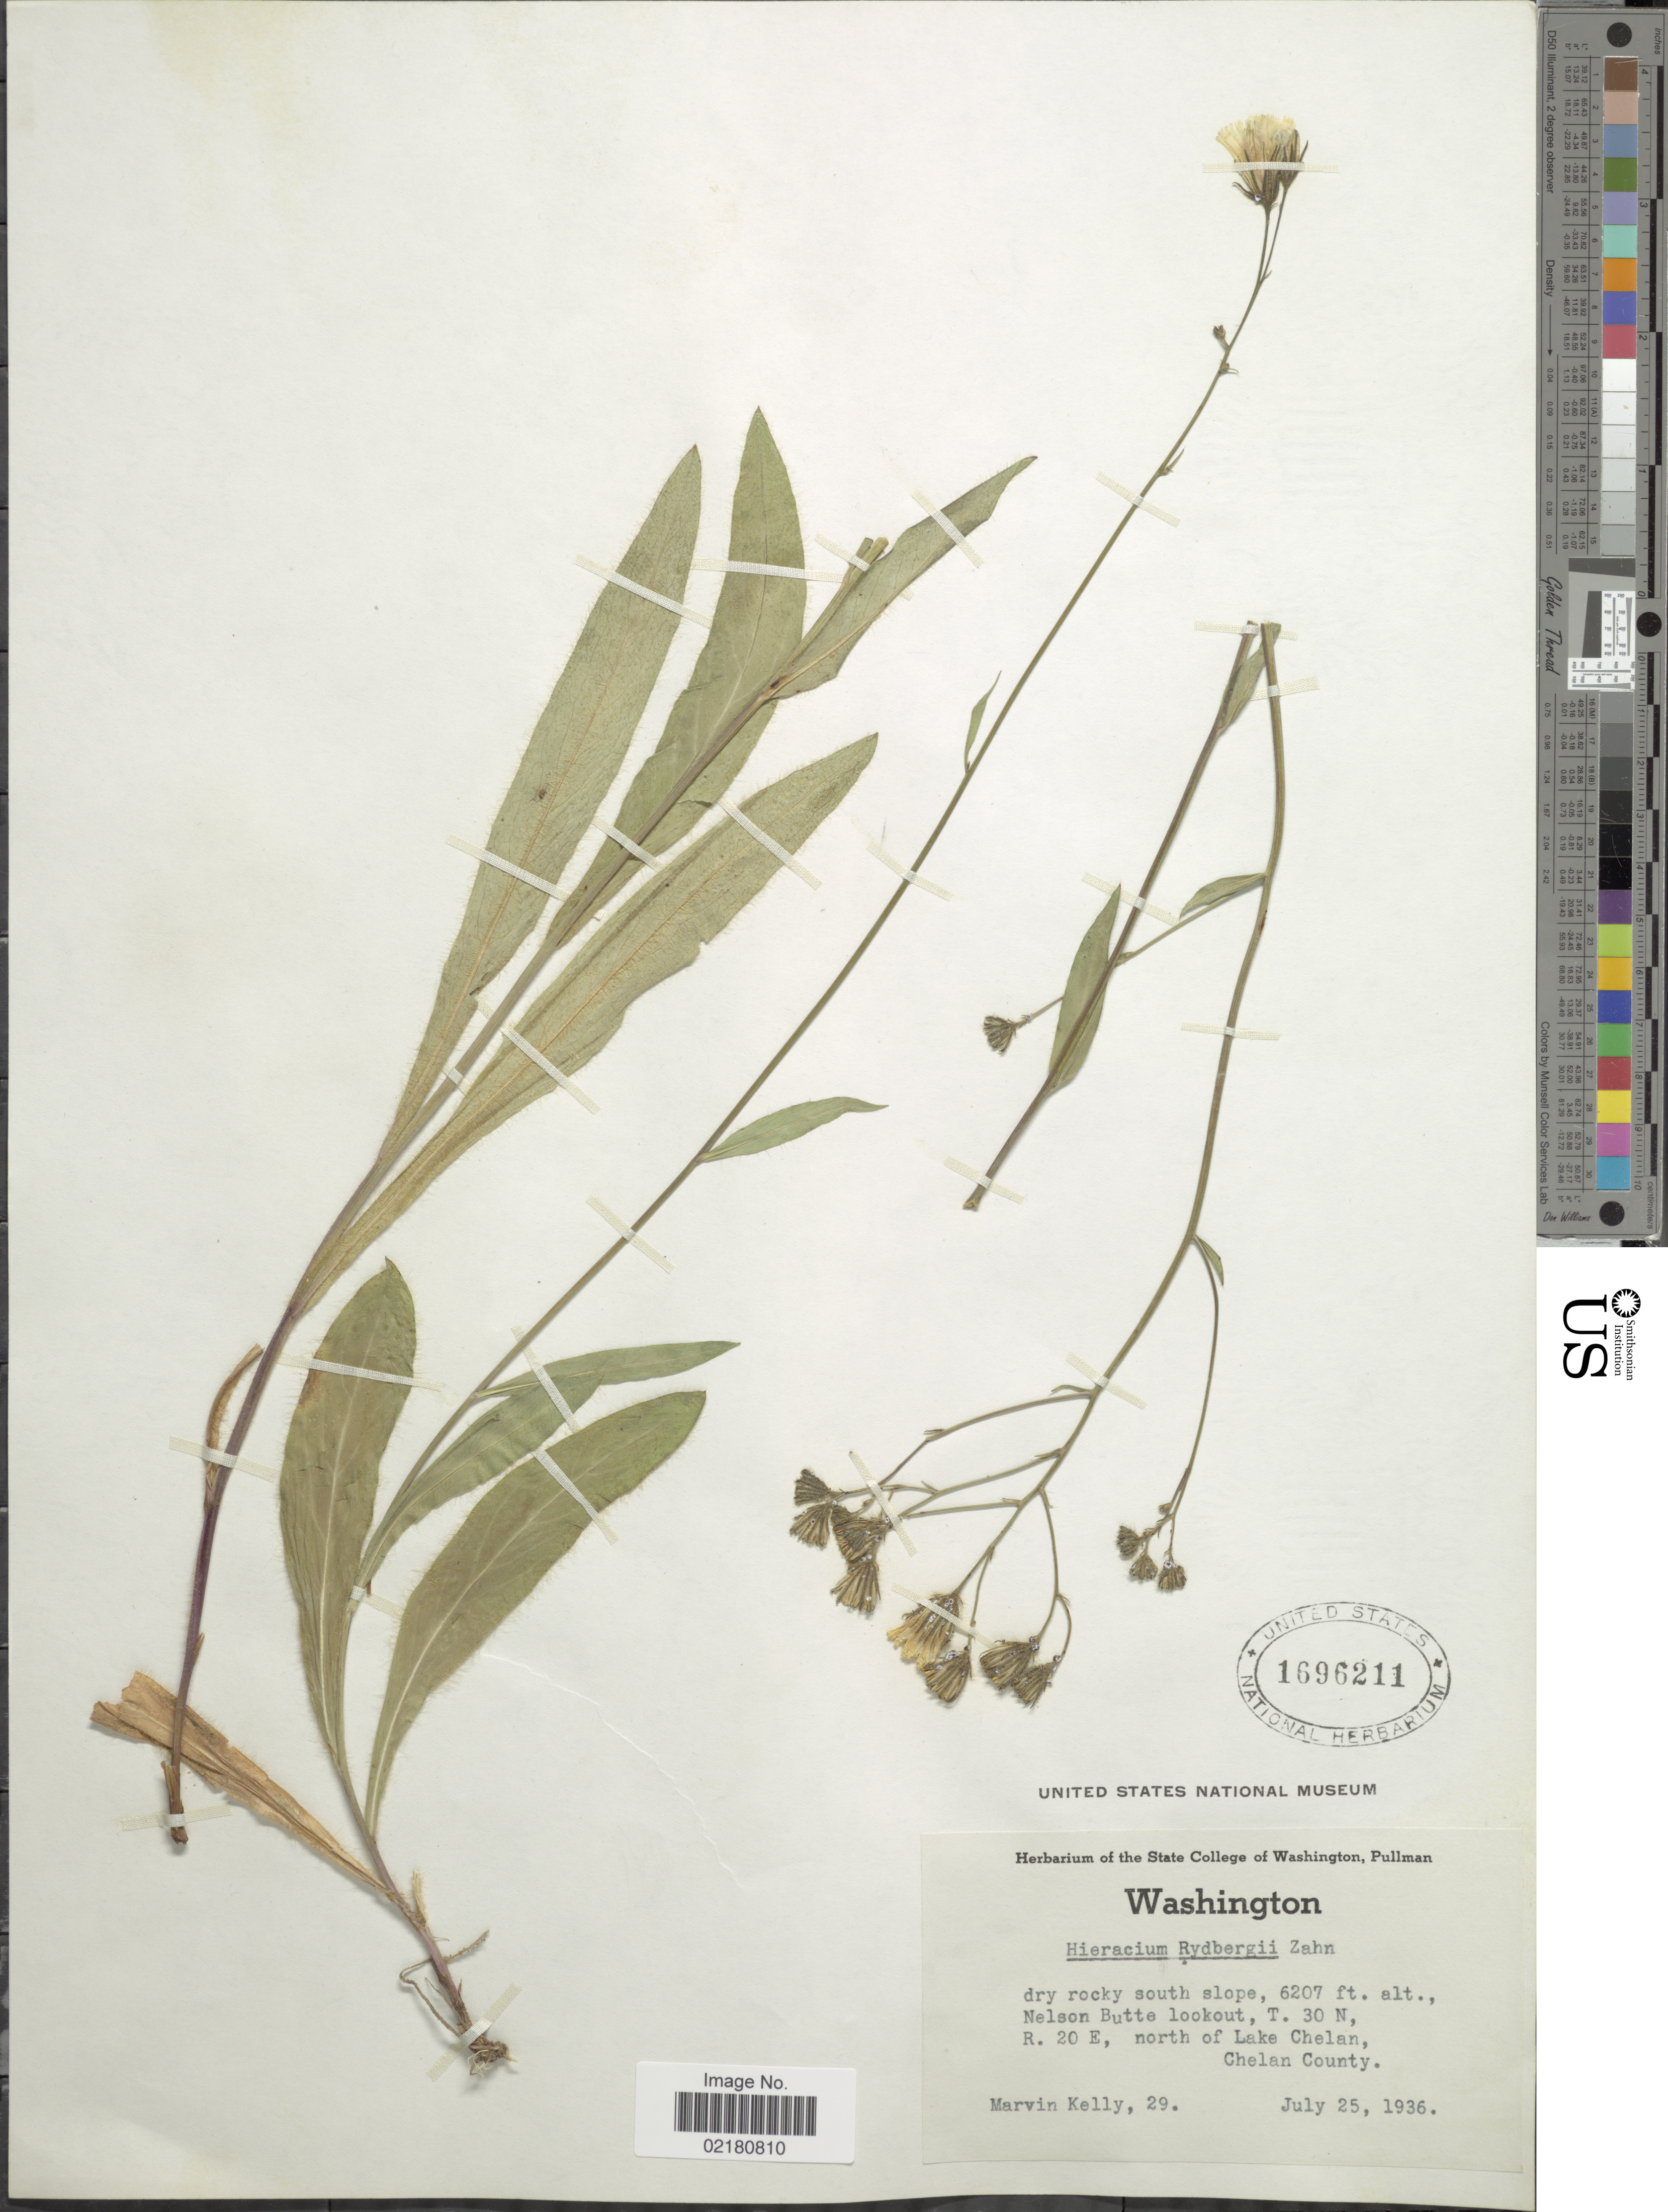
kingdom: Plantae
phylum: Tracheophyta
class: Magnoliopsida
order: Asterales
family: Asteraceae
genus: Hieracium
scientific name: Hieracium rydbergii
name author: Zahn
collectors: M. Kelly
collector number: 29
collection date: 1936-07-25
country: United States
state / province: Washington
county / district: Chelan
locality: Washington, dry rocky south slope, Nelson Butte lookout, T.30 N . R.20 E, north of Lake Chelan, Chelan County.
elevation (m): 1892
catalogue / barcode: US 1696211